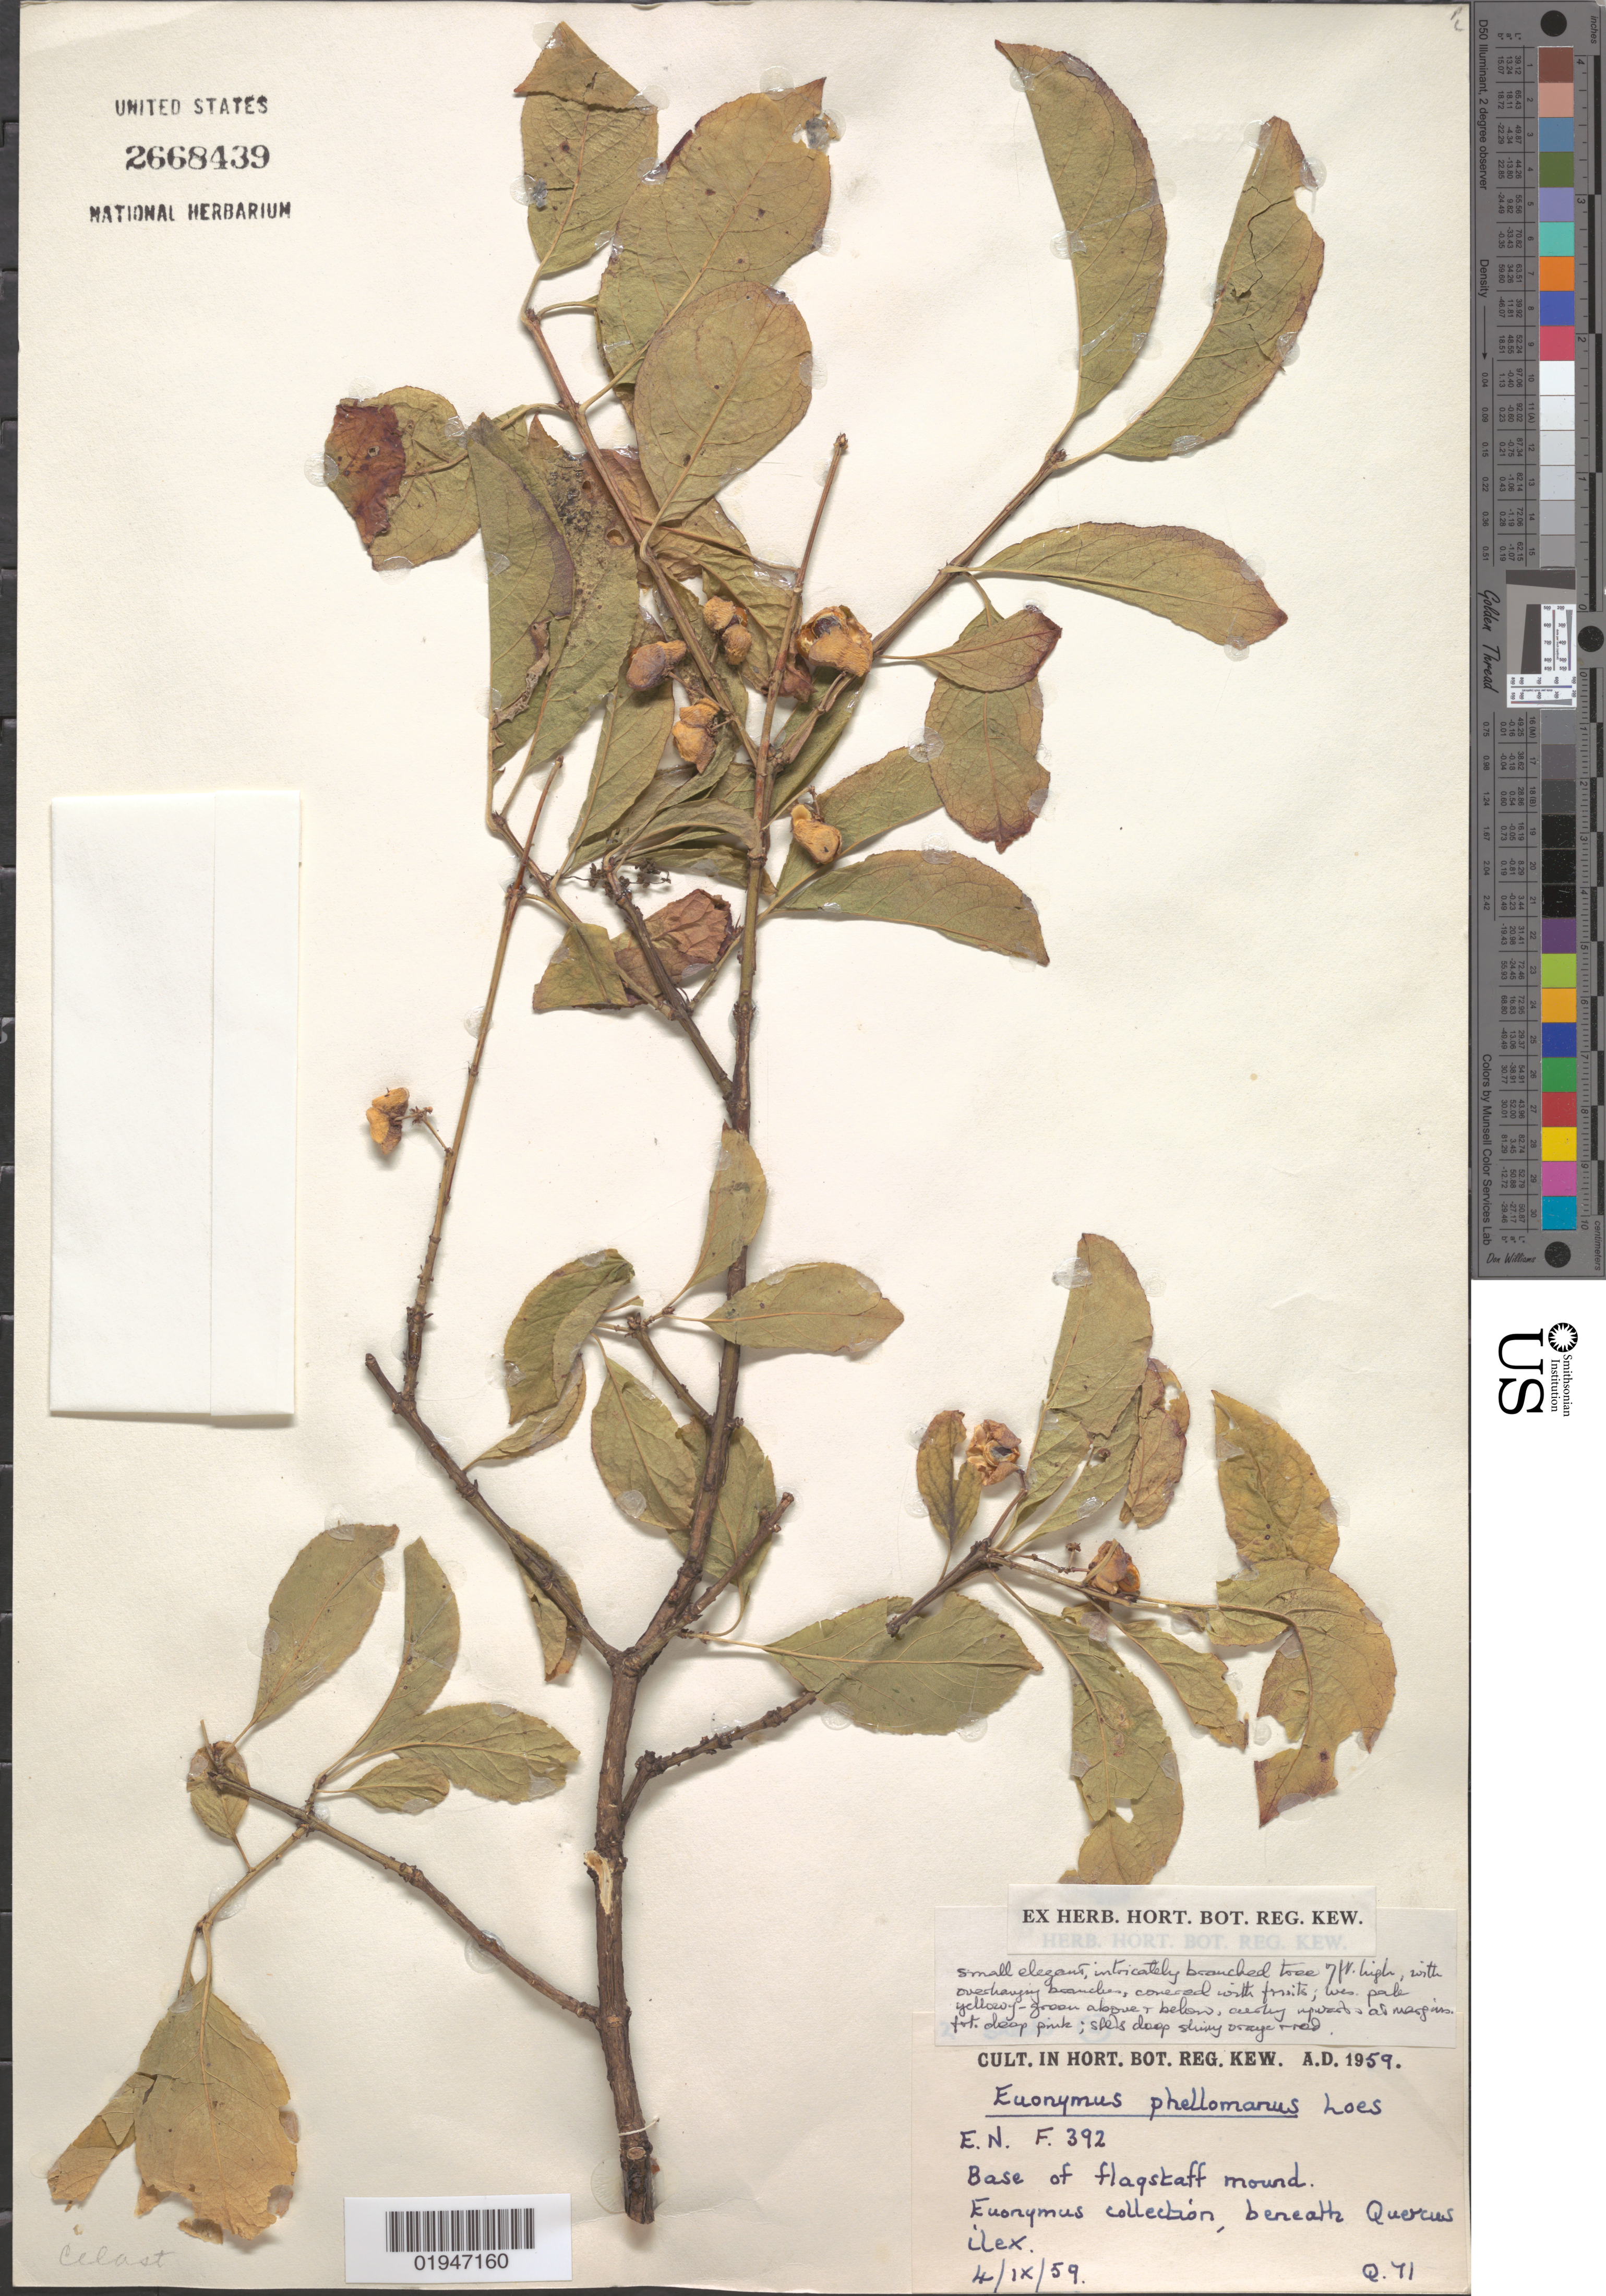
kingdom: Plantae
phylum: Tracheophyta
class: Magnoliopsida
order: Celastrales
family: Celastraceae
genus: Euonymus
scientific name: Euonymus phellomanus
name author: Loes.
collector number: F. 392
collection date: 1959-09-04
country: United Kingdom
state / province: England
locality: Kew Gardens, London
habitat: Base of flagstaff mound. Cultivated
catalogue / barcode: US 2668439